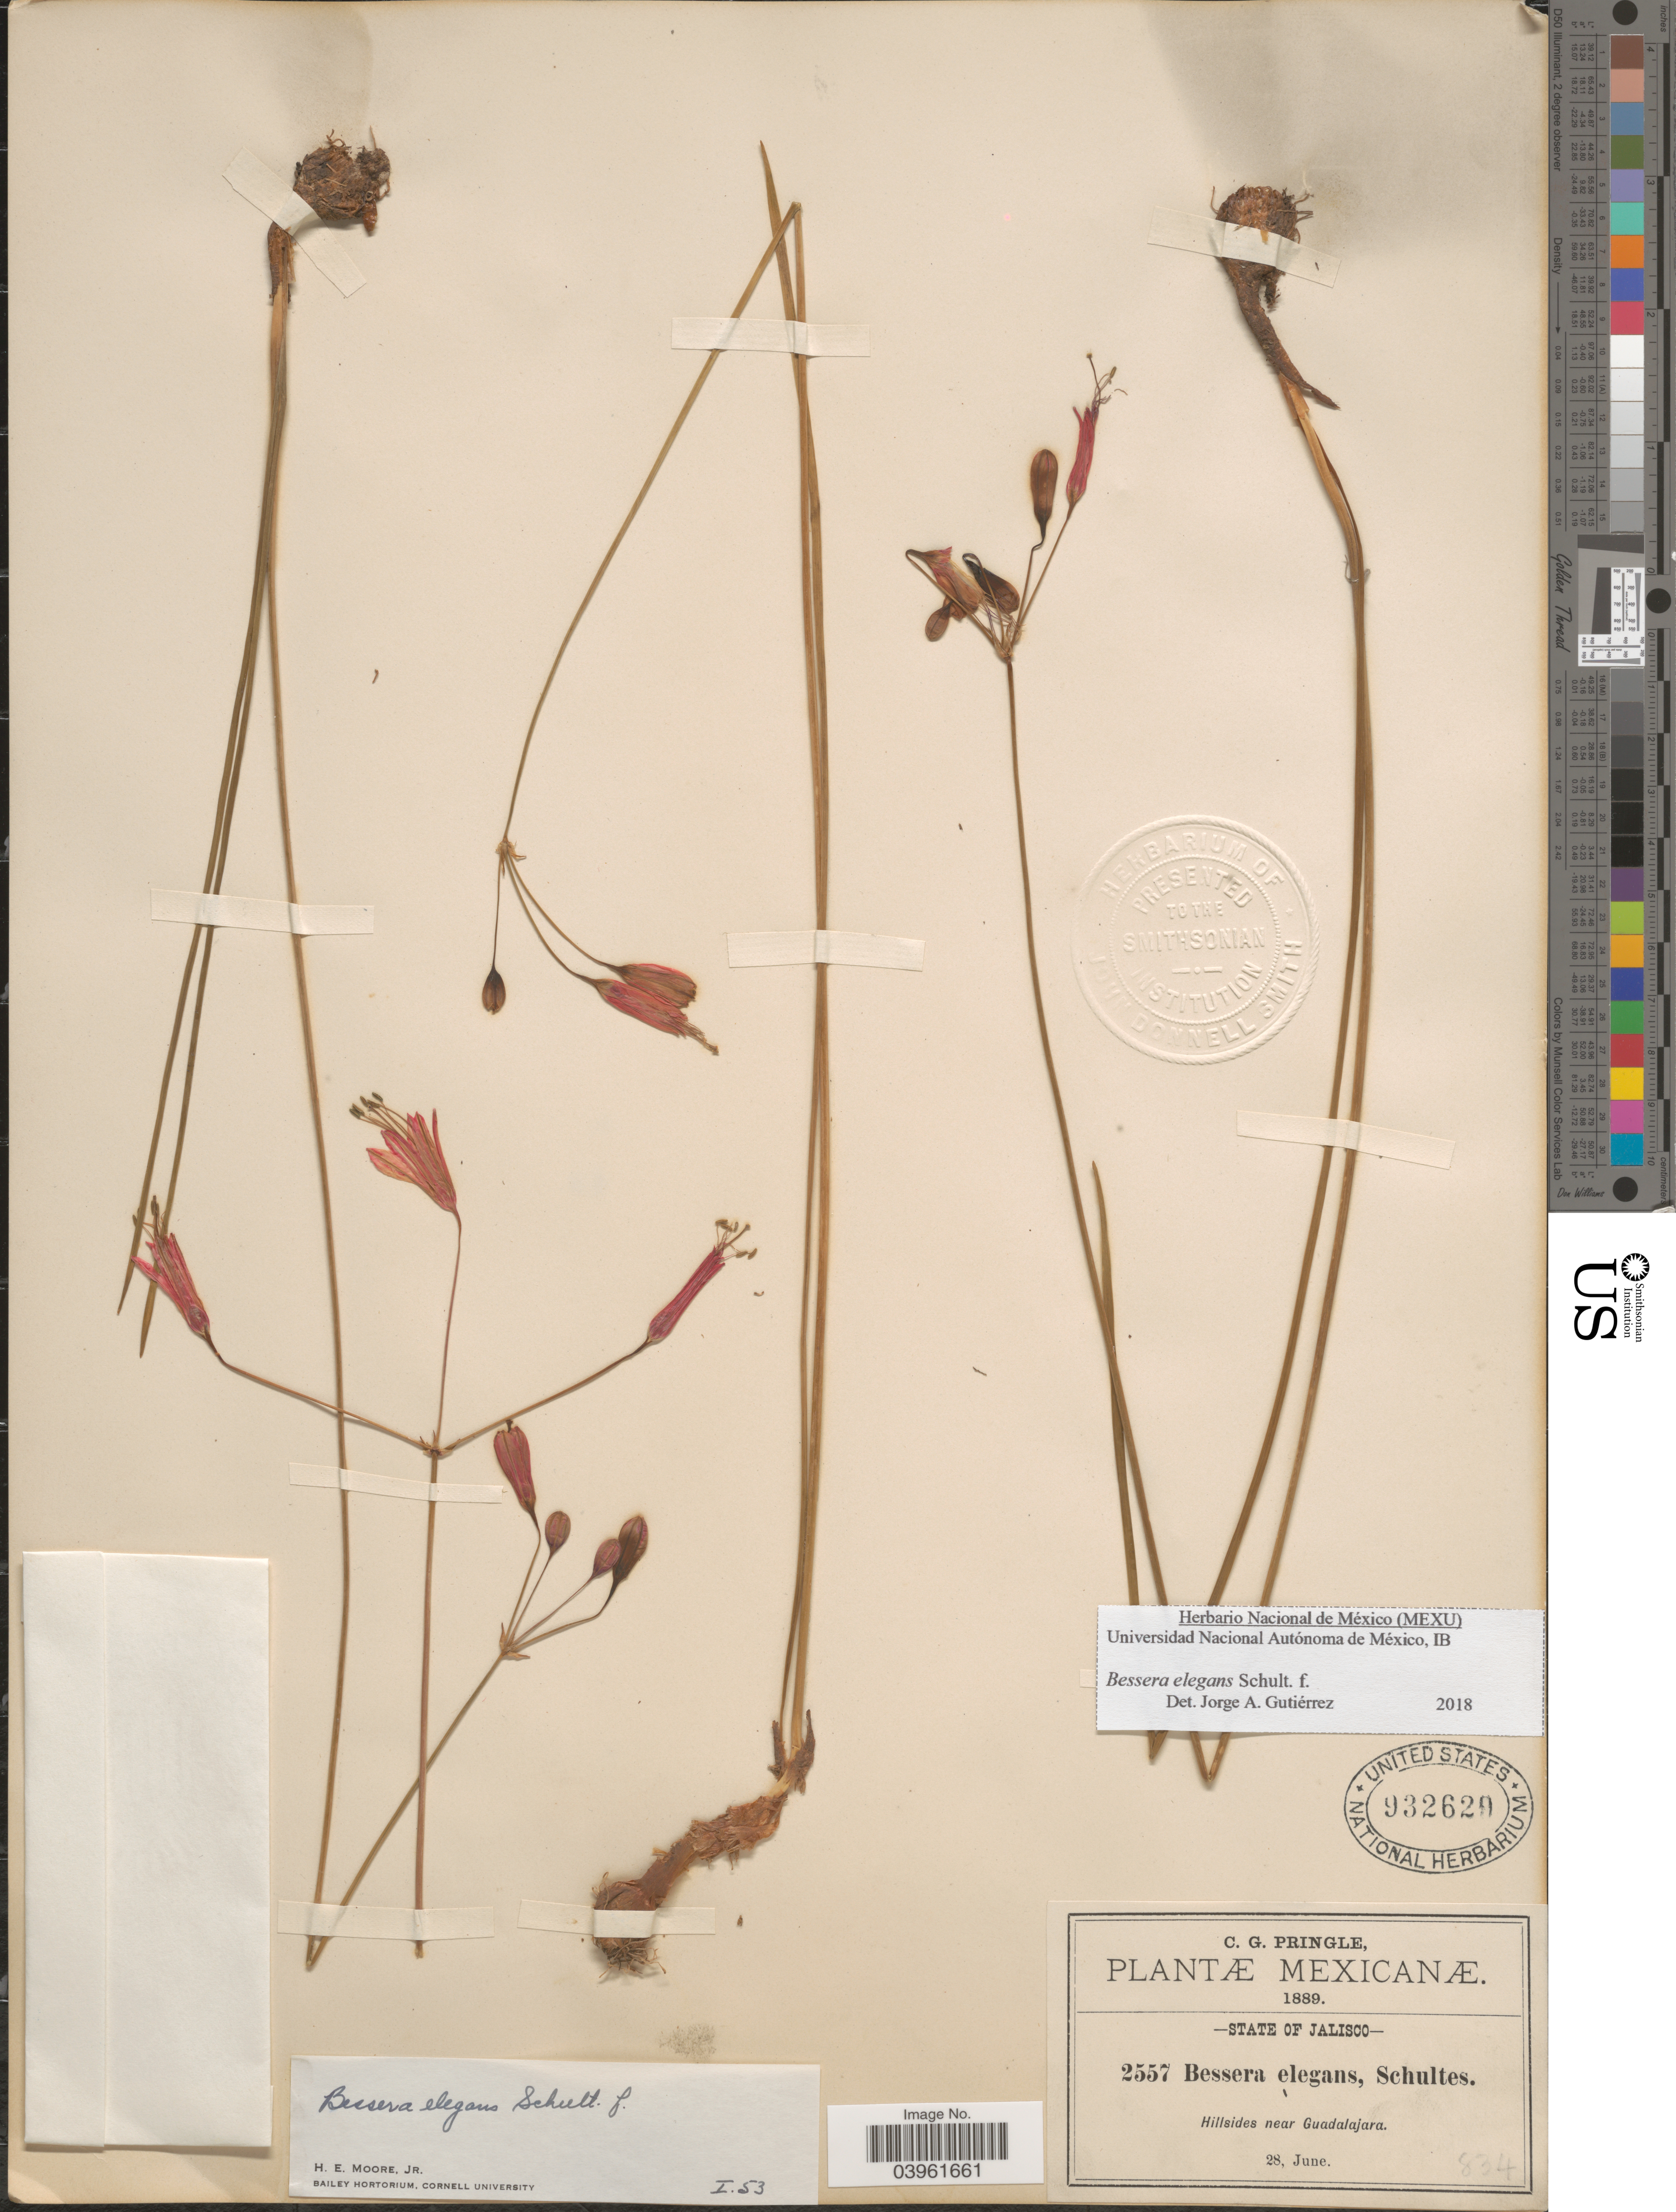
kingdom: Plantae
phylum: Tracheophyta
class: Liliopsida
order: Asparagales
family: Asparagaceae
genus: Bessera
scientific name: Bessera elegans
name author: Schult. f.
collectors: C. G. Pringle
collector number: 2557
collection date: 1889-06-28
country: Mexico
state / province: Jalisco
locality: Hillsides near Guadalajara.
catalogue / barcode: US 932629